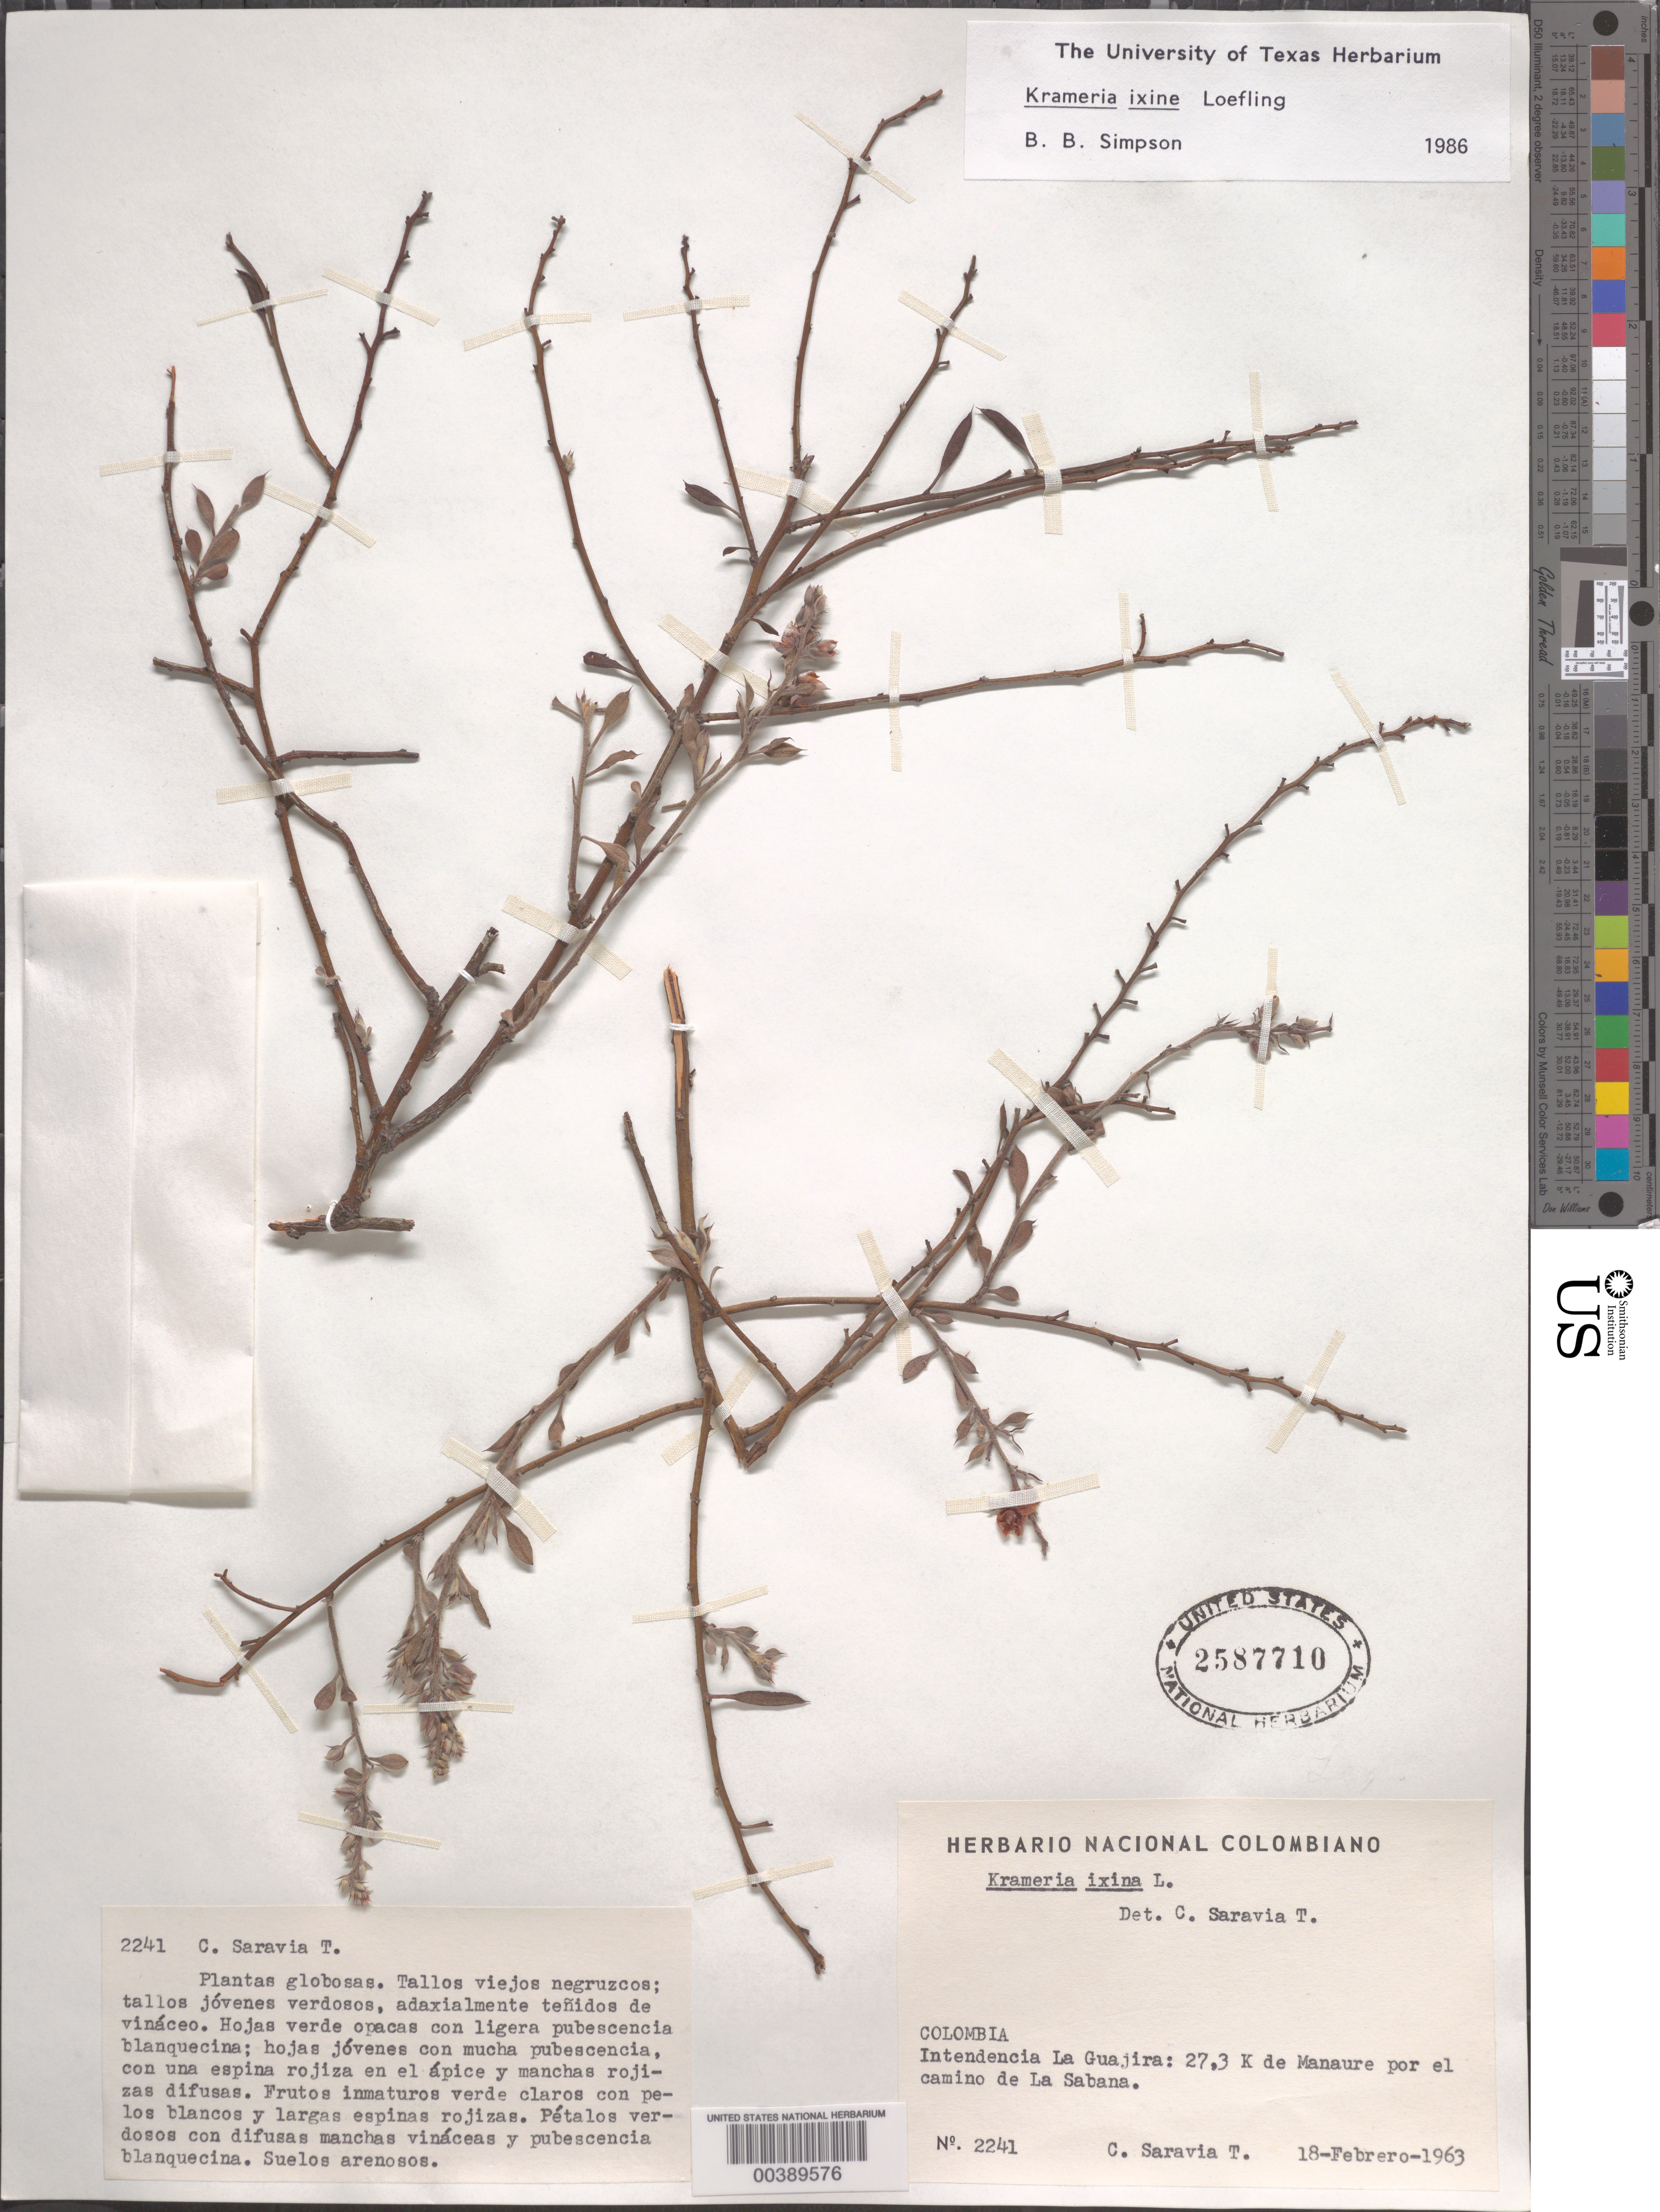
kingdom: Plantae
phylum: Tracheophyta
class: Magnoliopsida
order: Zygophyllales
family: Krameriaceae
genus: Krameria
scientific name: Krameria ixine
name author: L.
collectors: C. Saravia T.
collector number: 2241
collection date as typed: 18 Feb 1963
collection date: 1963-02-18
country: Colombia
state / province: La Guajira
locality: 27.3 km de Manaure por El Camino de la Sabana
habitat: Suelos arenosos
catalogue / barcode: US 2587710